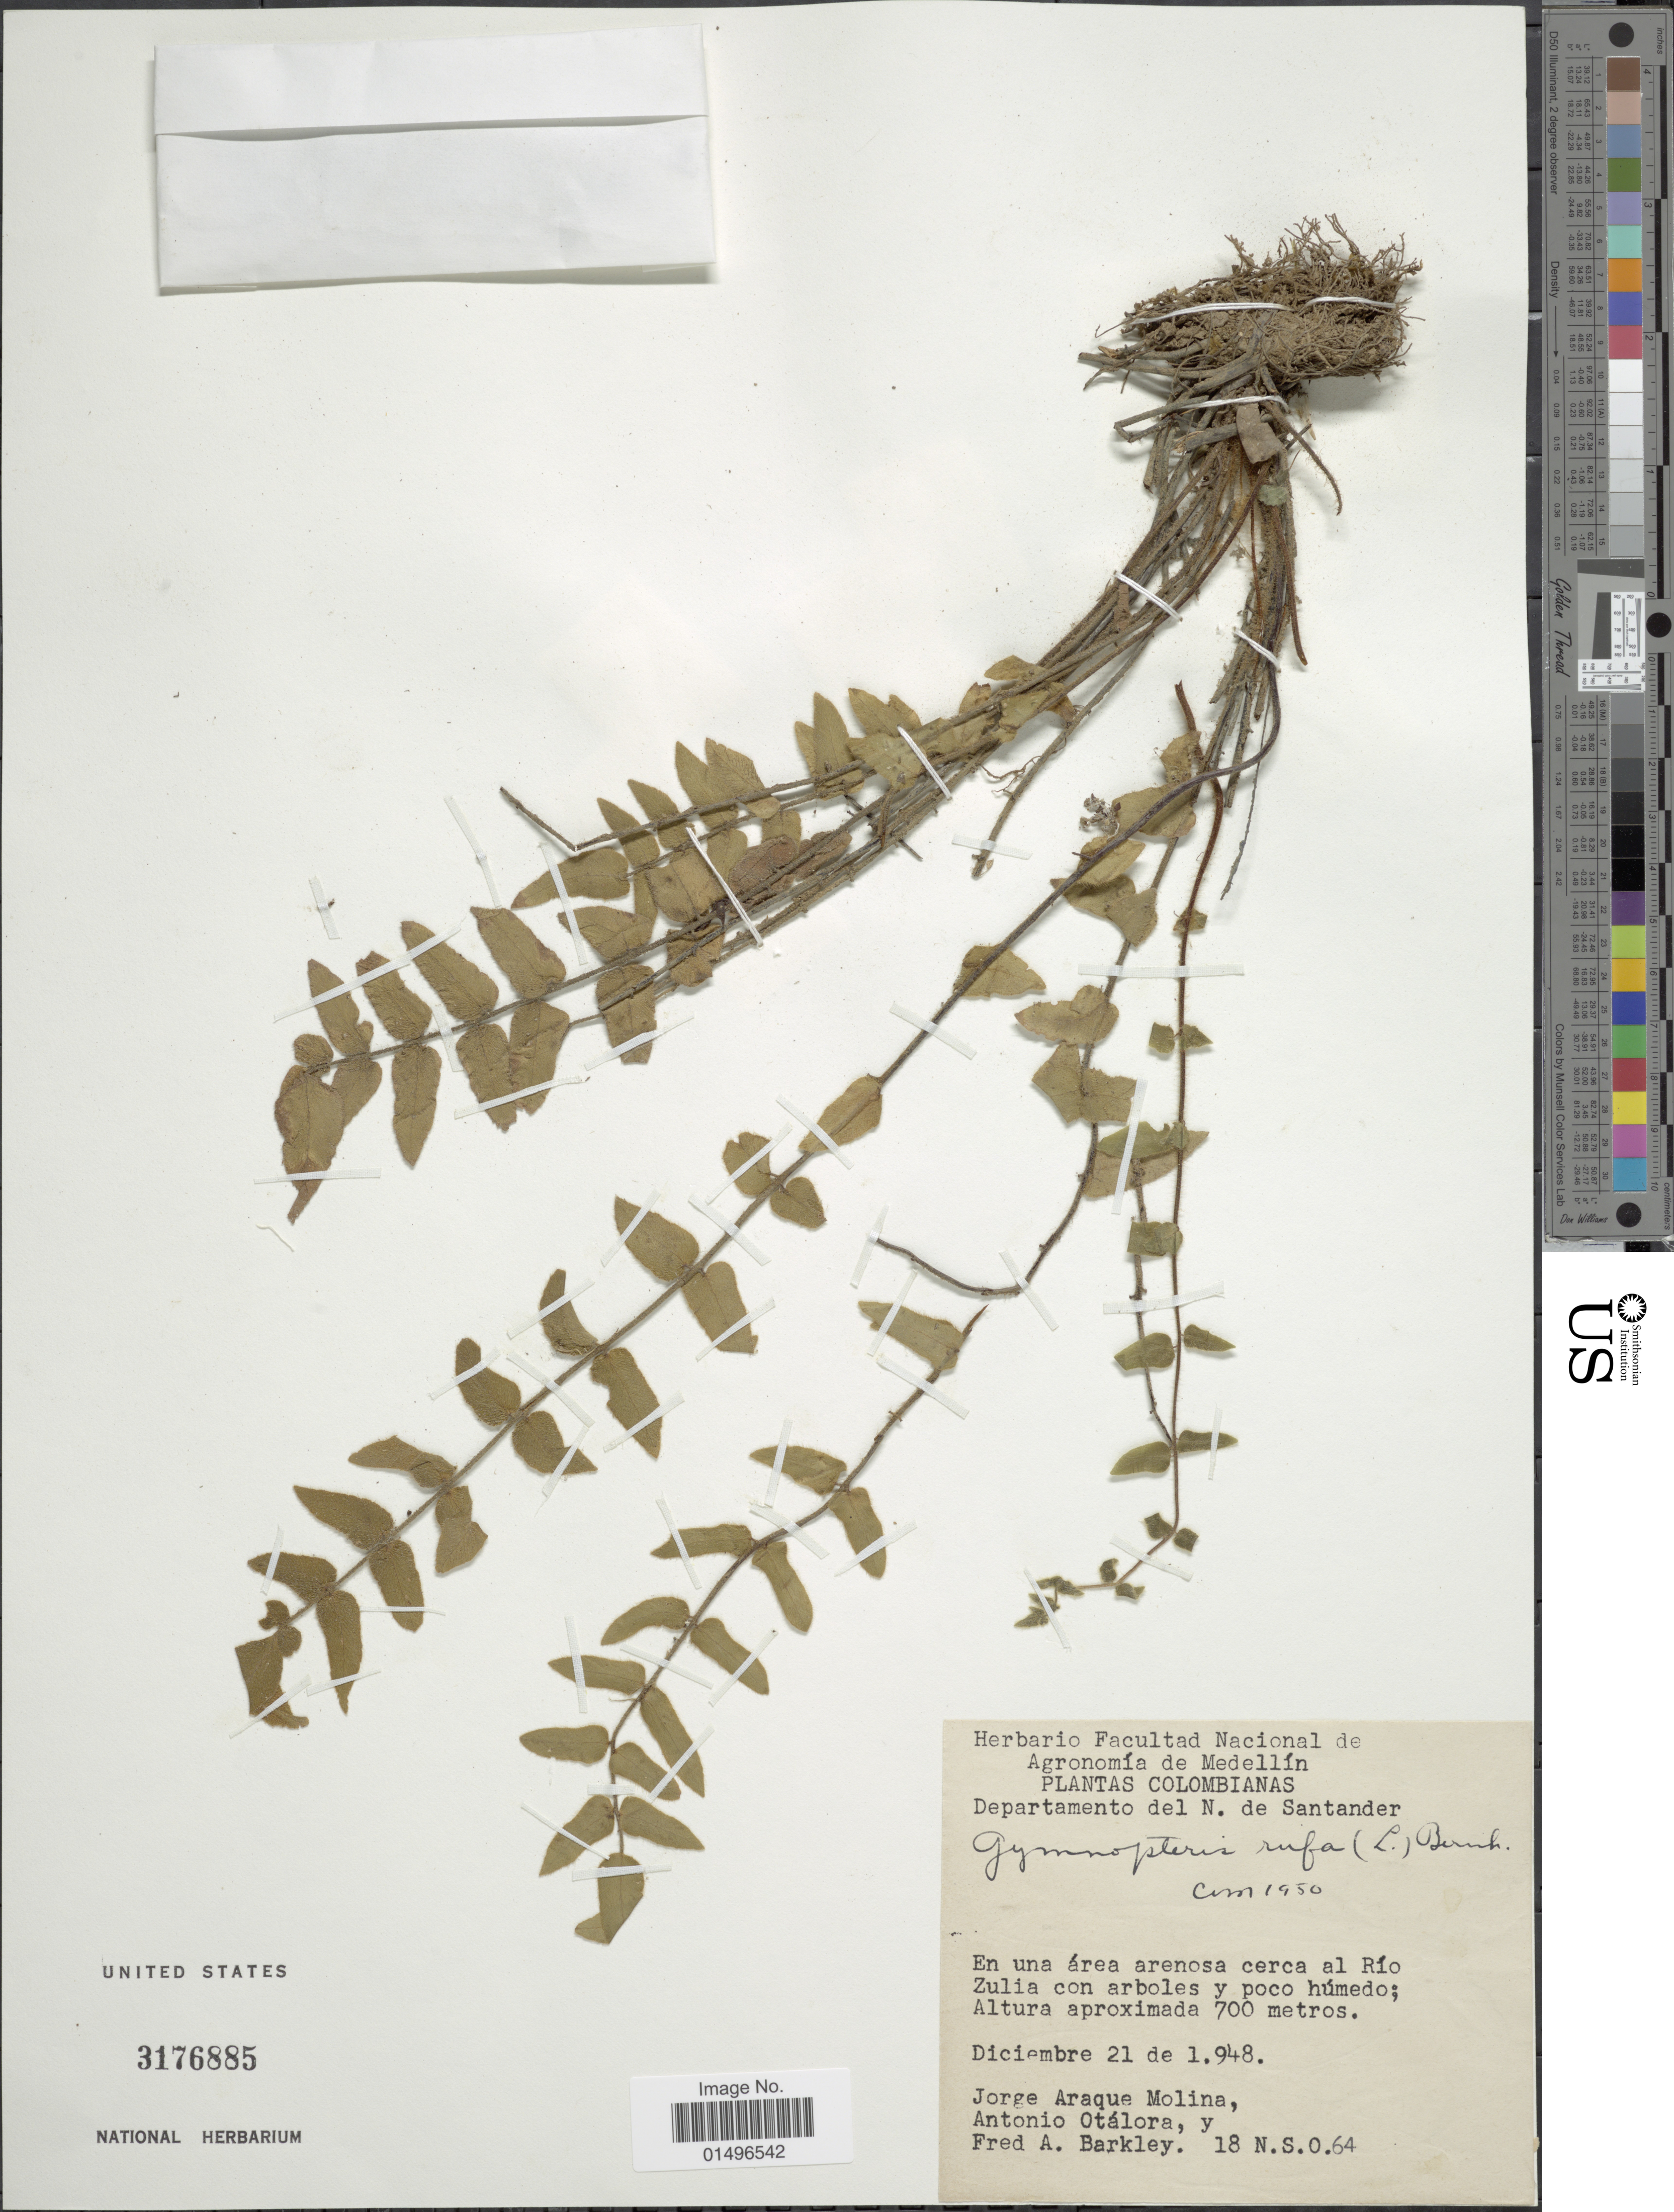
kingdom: Plantae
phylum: Tracheophyta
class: Polypodiopsida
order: Polypodiales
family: Pteridaceae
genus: Hemionitis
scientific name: Hemionitis rufa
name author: (L.) Sw.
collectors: J. A. Molina, A. Otalora & F. A. Barkley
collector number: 18 N.S.O.64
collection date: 1948-12-21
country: Colombia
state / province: Santander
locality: Colombianas, Departamento del N, de Santander, en una area arenosa cerca al Rio Zulia con arboles y poco humedo.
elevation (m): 700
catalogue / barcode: US 3176885